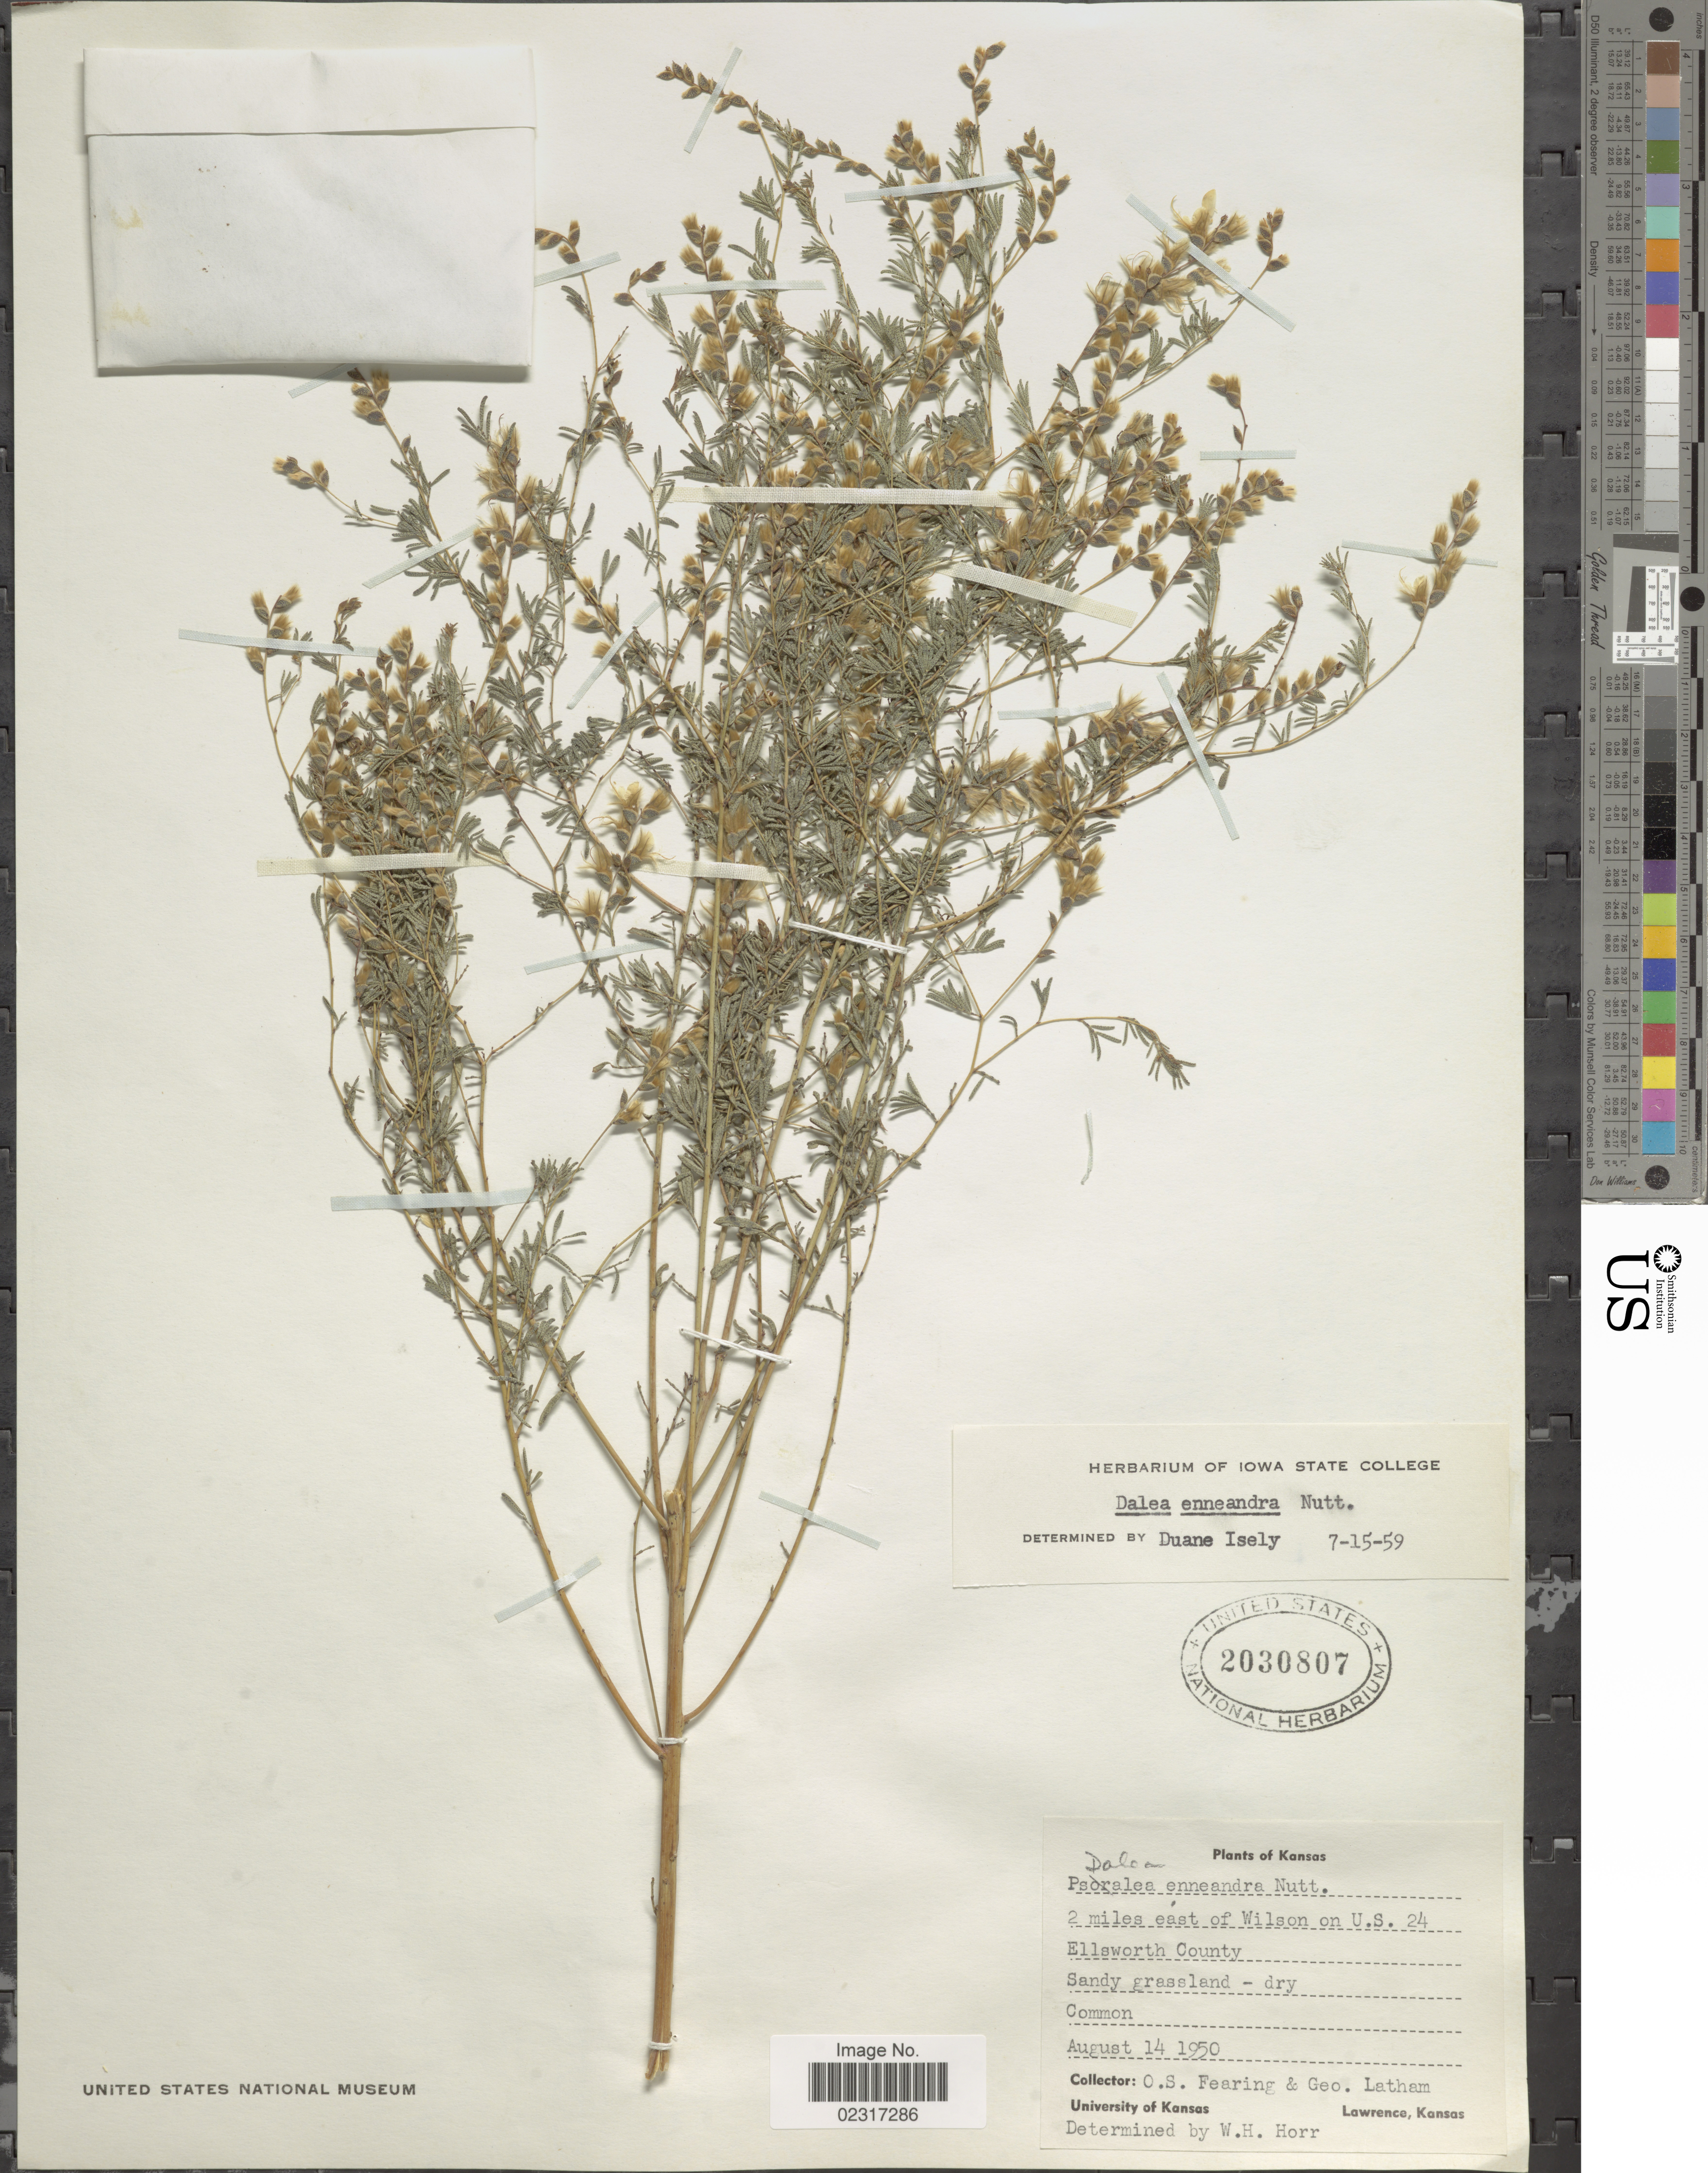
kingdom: Plantae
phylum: Tracheophyta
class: Magnoliopsida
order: Fabales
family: Fabaceae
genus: Dalea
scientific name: Dalea enneandra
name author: Nutt.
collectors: O. S. Fearing & G. Latham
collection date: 1950-08-14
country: United States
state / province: Kansas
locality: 2 miles east of Wilson on U.S. 24, Ellsworth County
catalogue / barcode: US 2030807